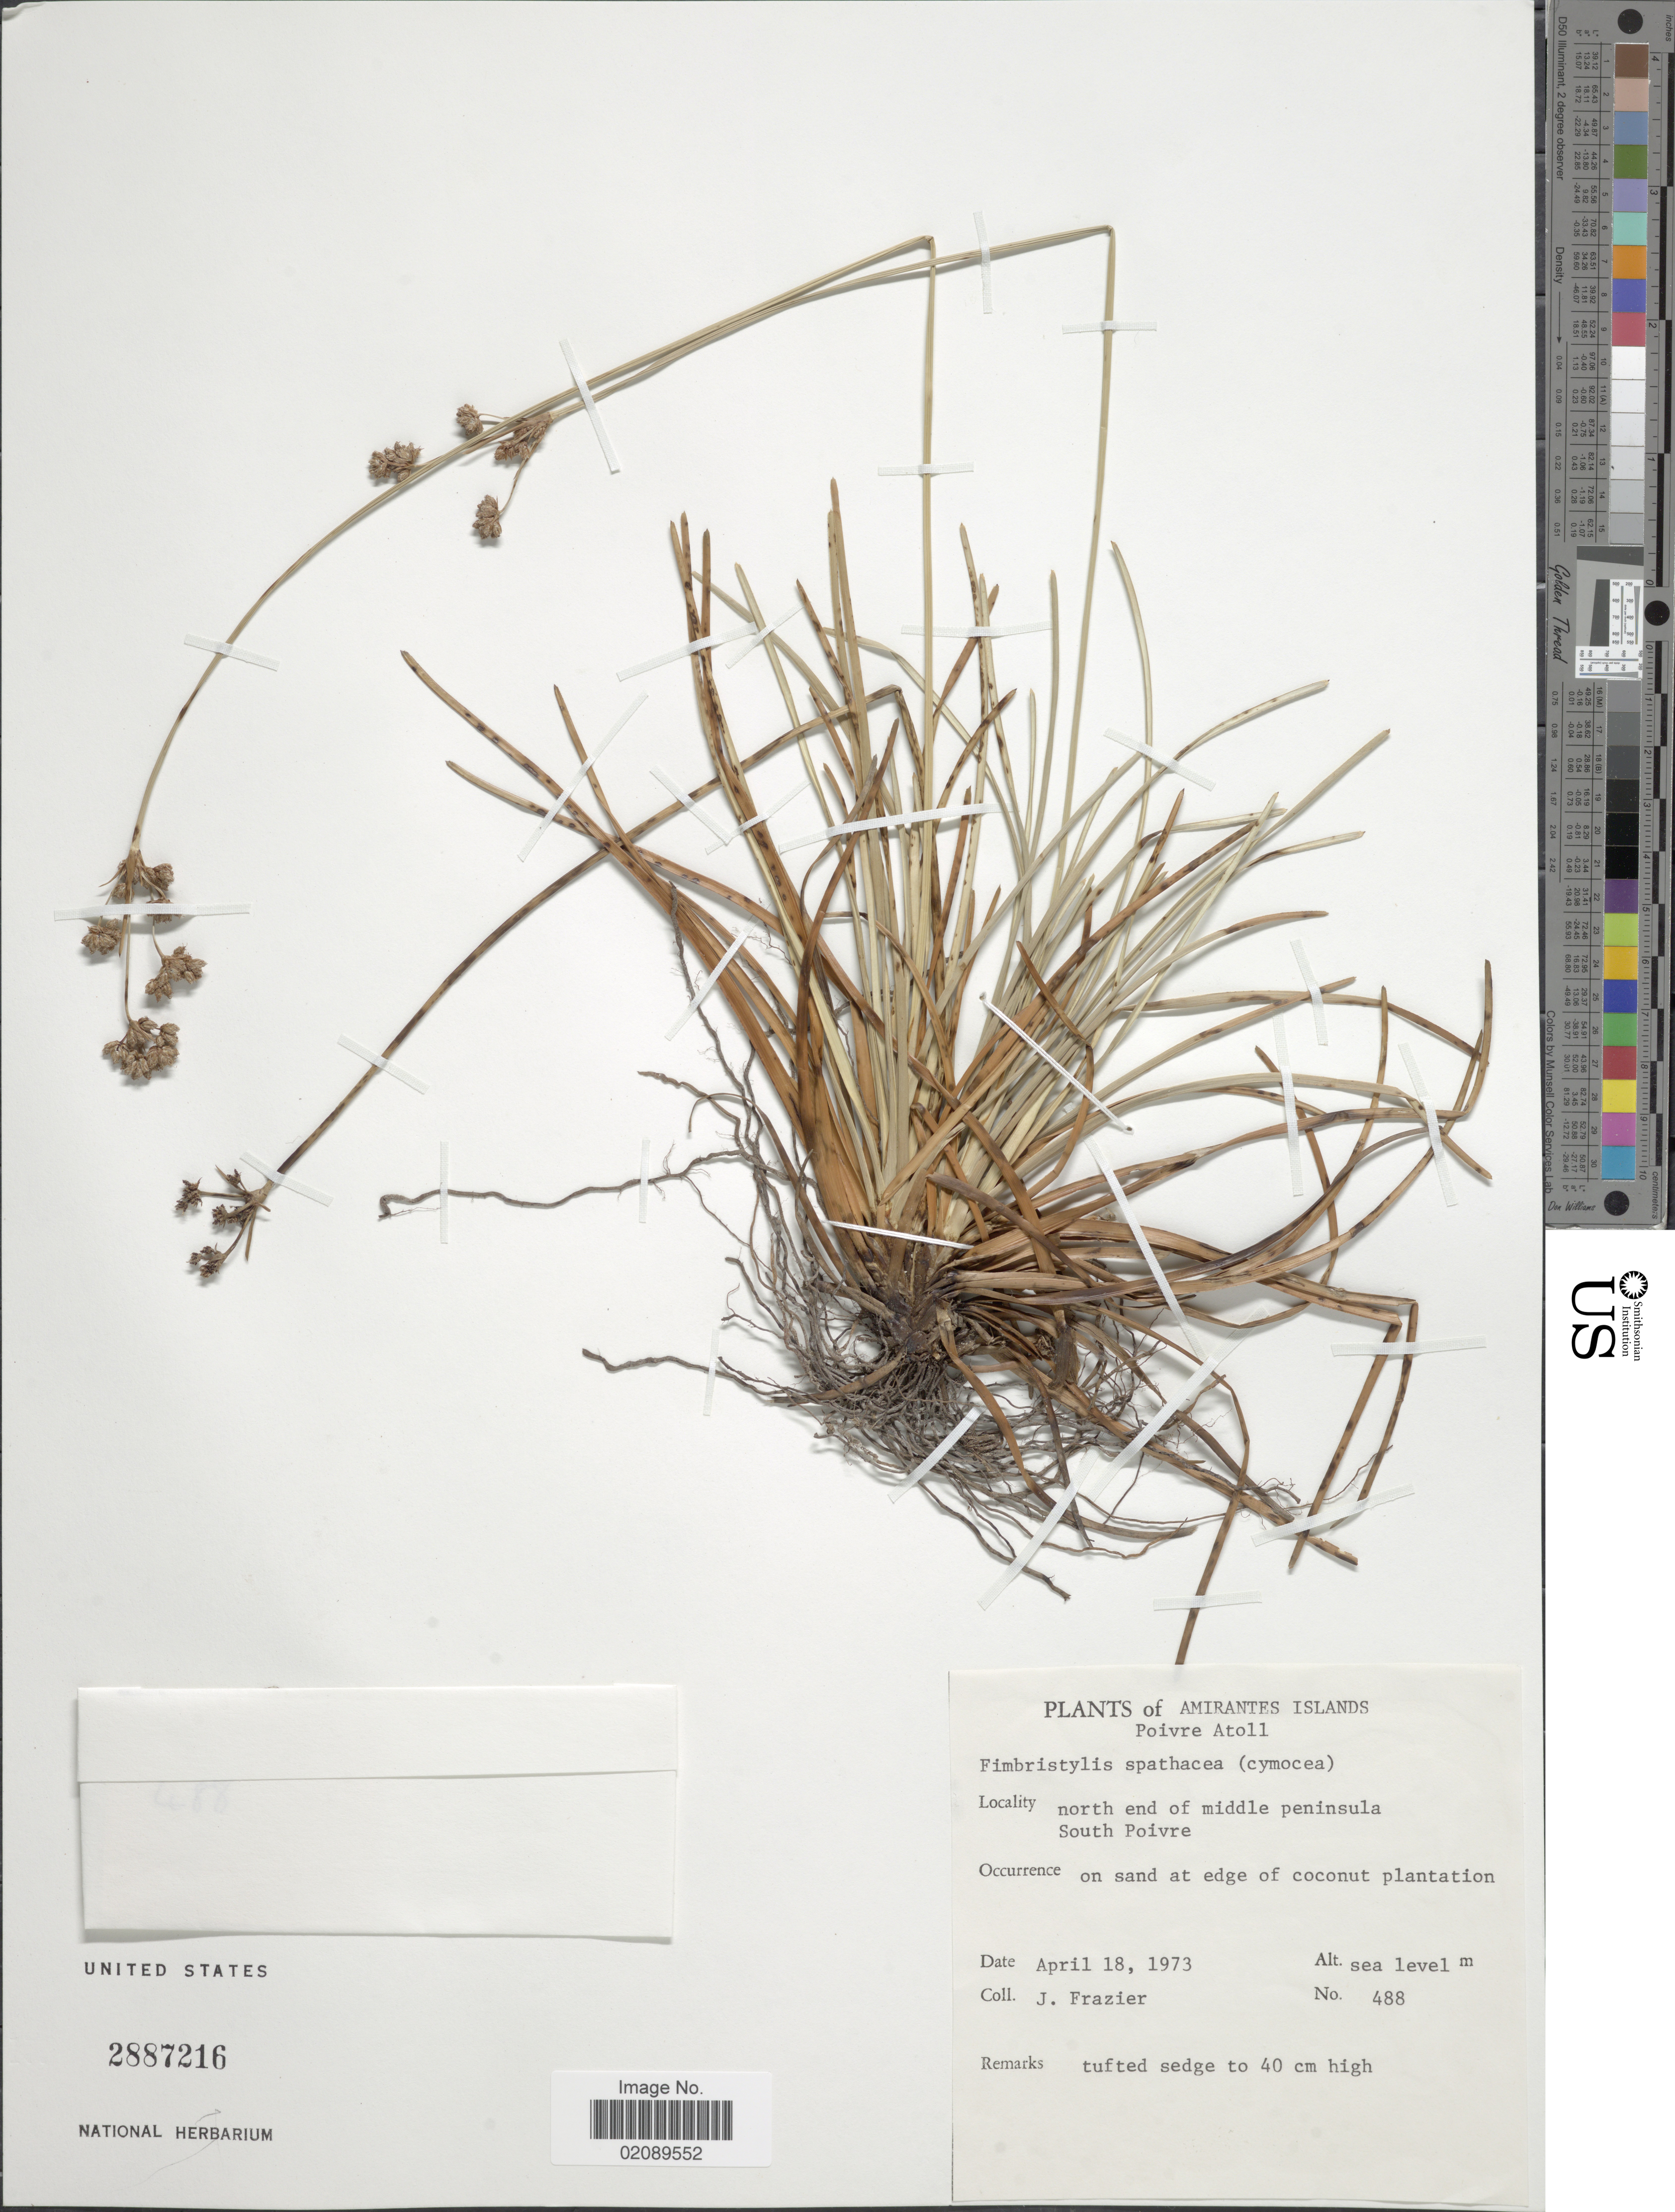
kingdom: Plantae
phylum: Tracheophyta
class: Liliopsida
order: Poales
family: Cyperaceae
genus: Fimbristylis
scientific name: Fimbristylis cymosa subsp. spathacea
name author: (Roth) T. Koyama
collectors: J. Frazier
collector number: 488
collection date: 1973-04-18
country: Seychelles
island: Amirantes Islands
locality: Poivre Atoll, north end of middle penninsila, South Poivre, on sand at edge of coconut plantation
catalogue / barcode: US 2887216